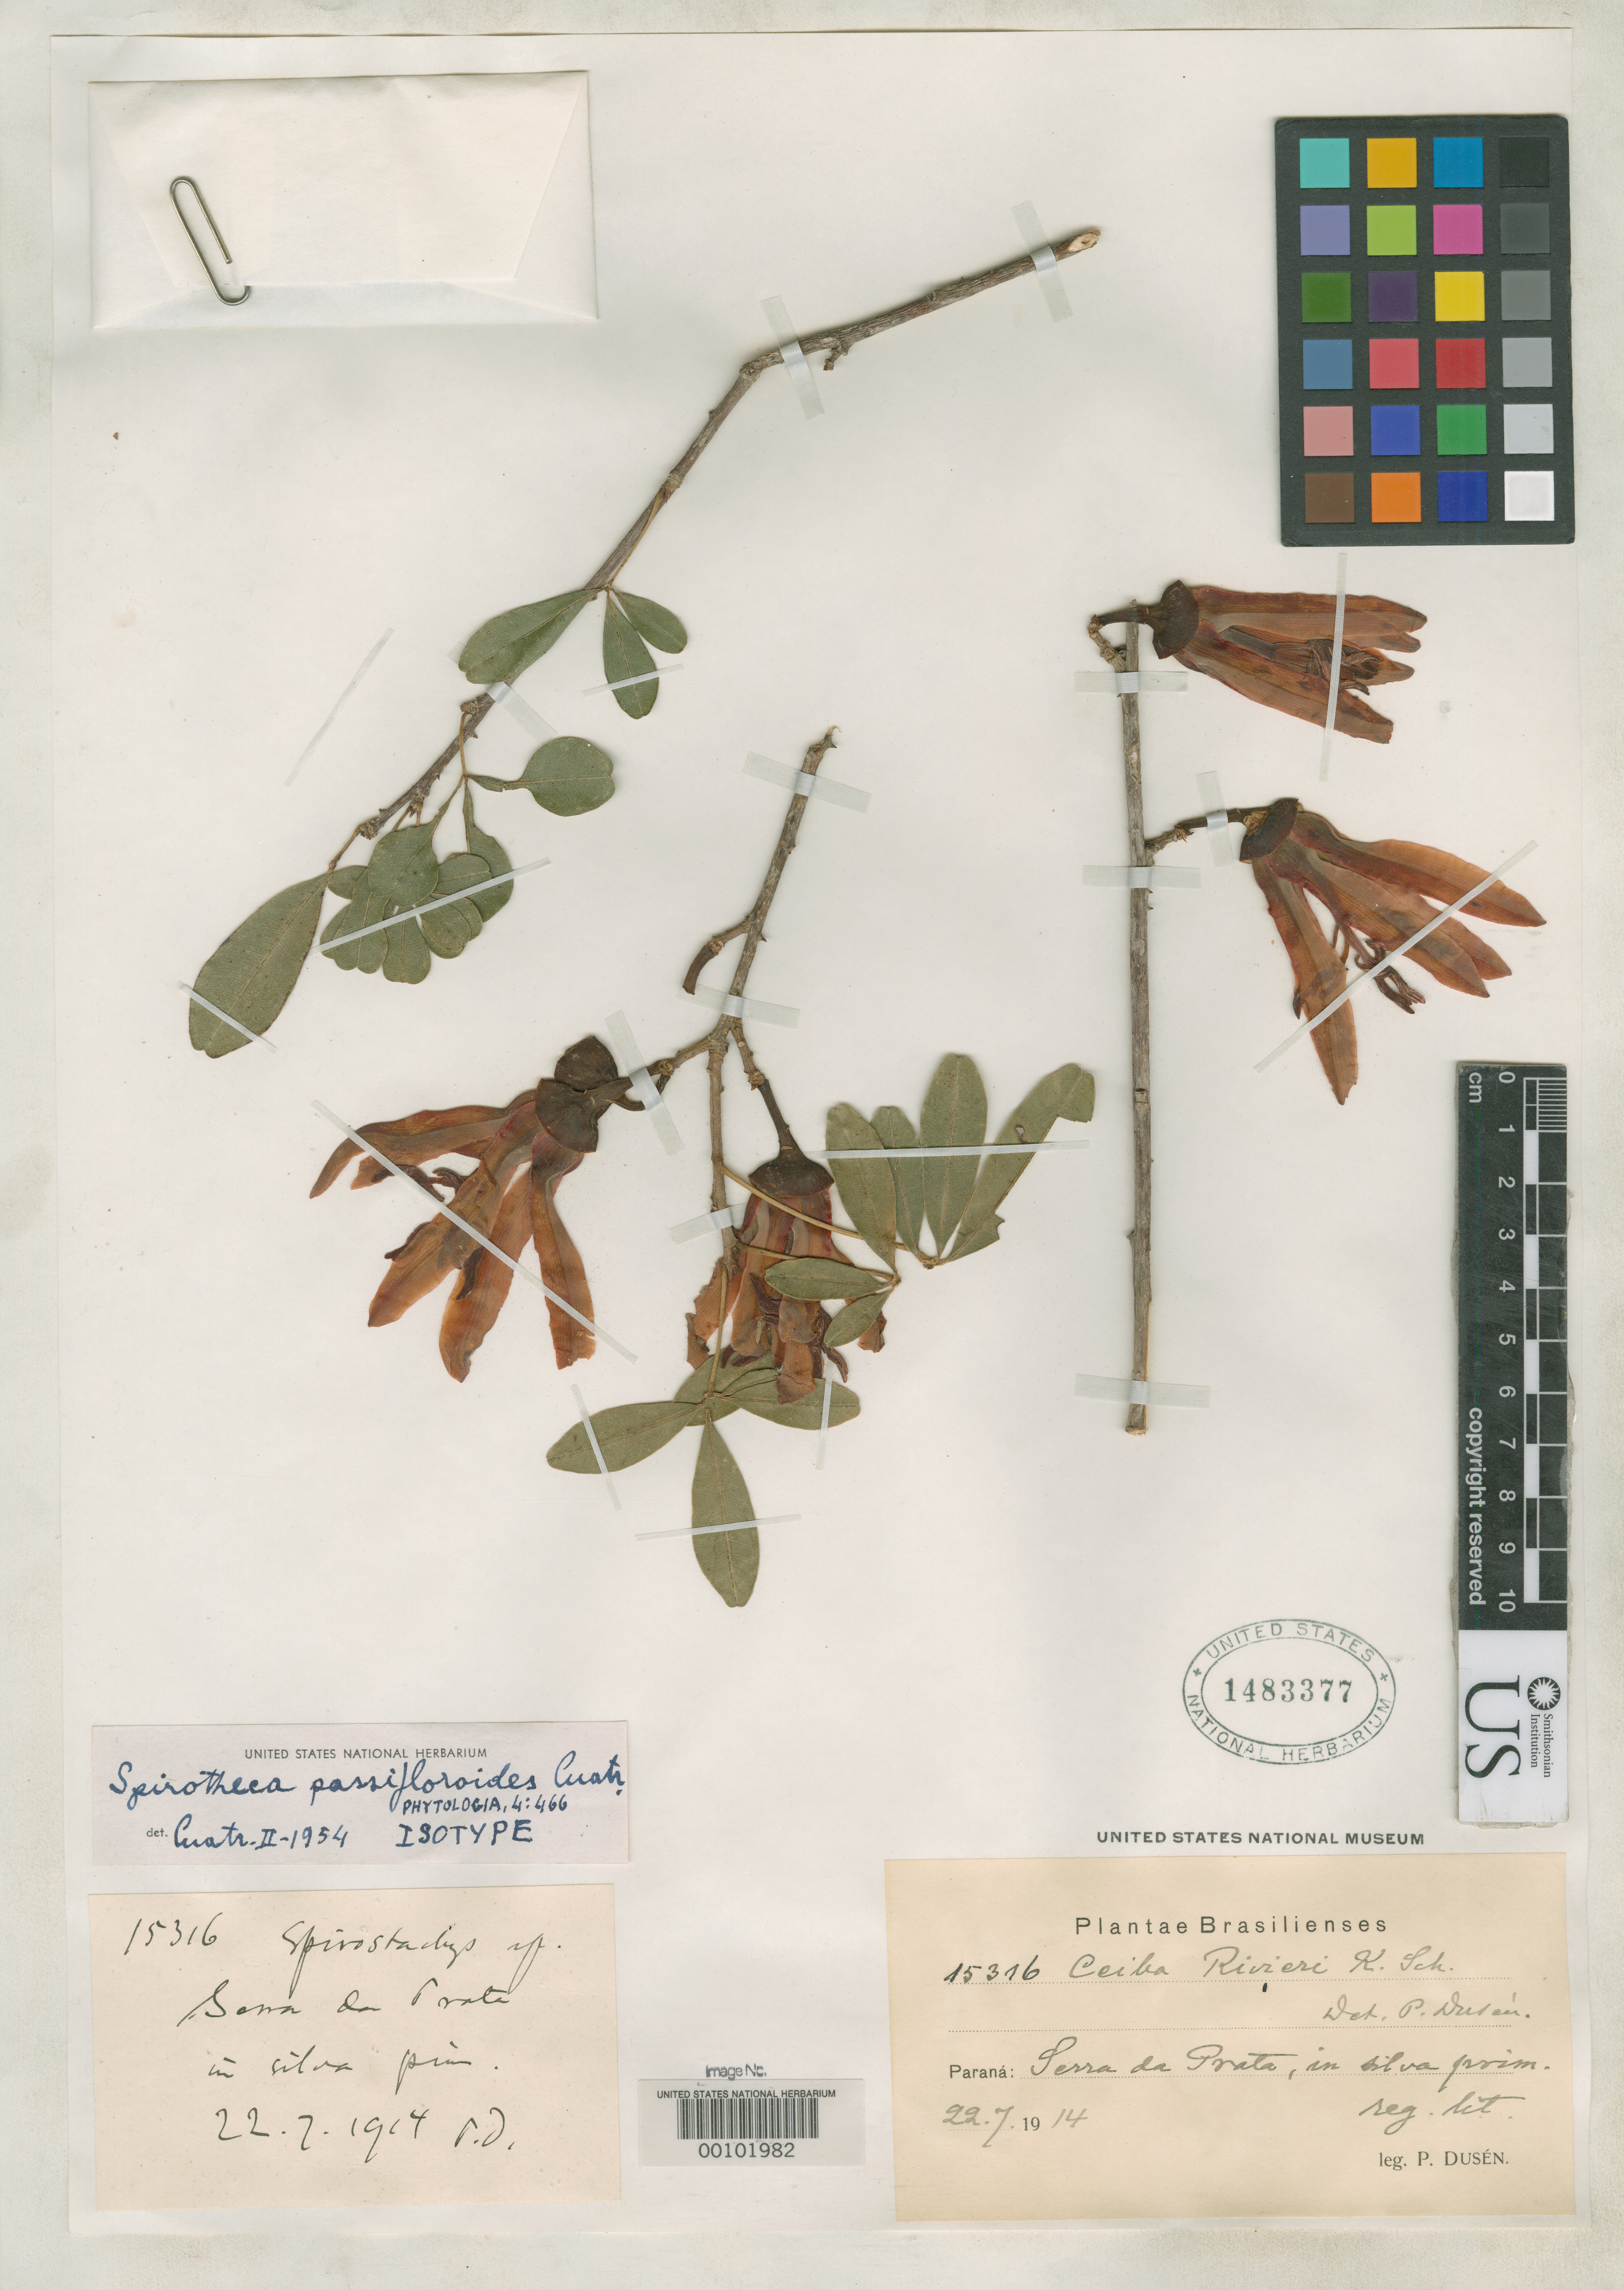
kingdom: Plantae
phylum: Tracheophyta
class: Magnoliopsida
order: Malvales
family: Malvaceae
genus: Spirotheca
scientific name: Spirotheca passifloroides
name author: Cuatrec.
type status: Isotype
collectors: P. Dusén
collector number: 15316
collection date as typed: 22 Jul 1914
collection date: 1914-07-22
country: Brazil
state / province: Paraná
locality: Serra da Prata.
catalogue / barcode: US 1483377